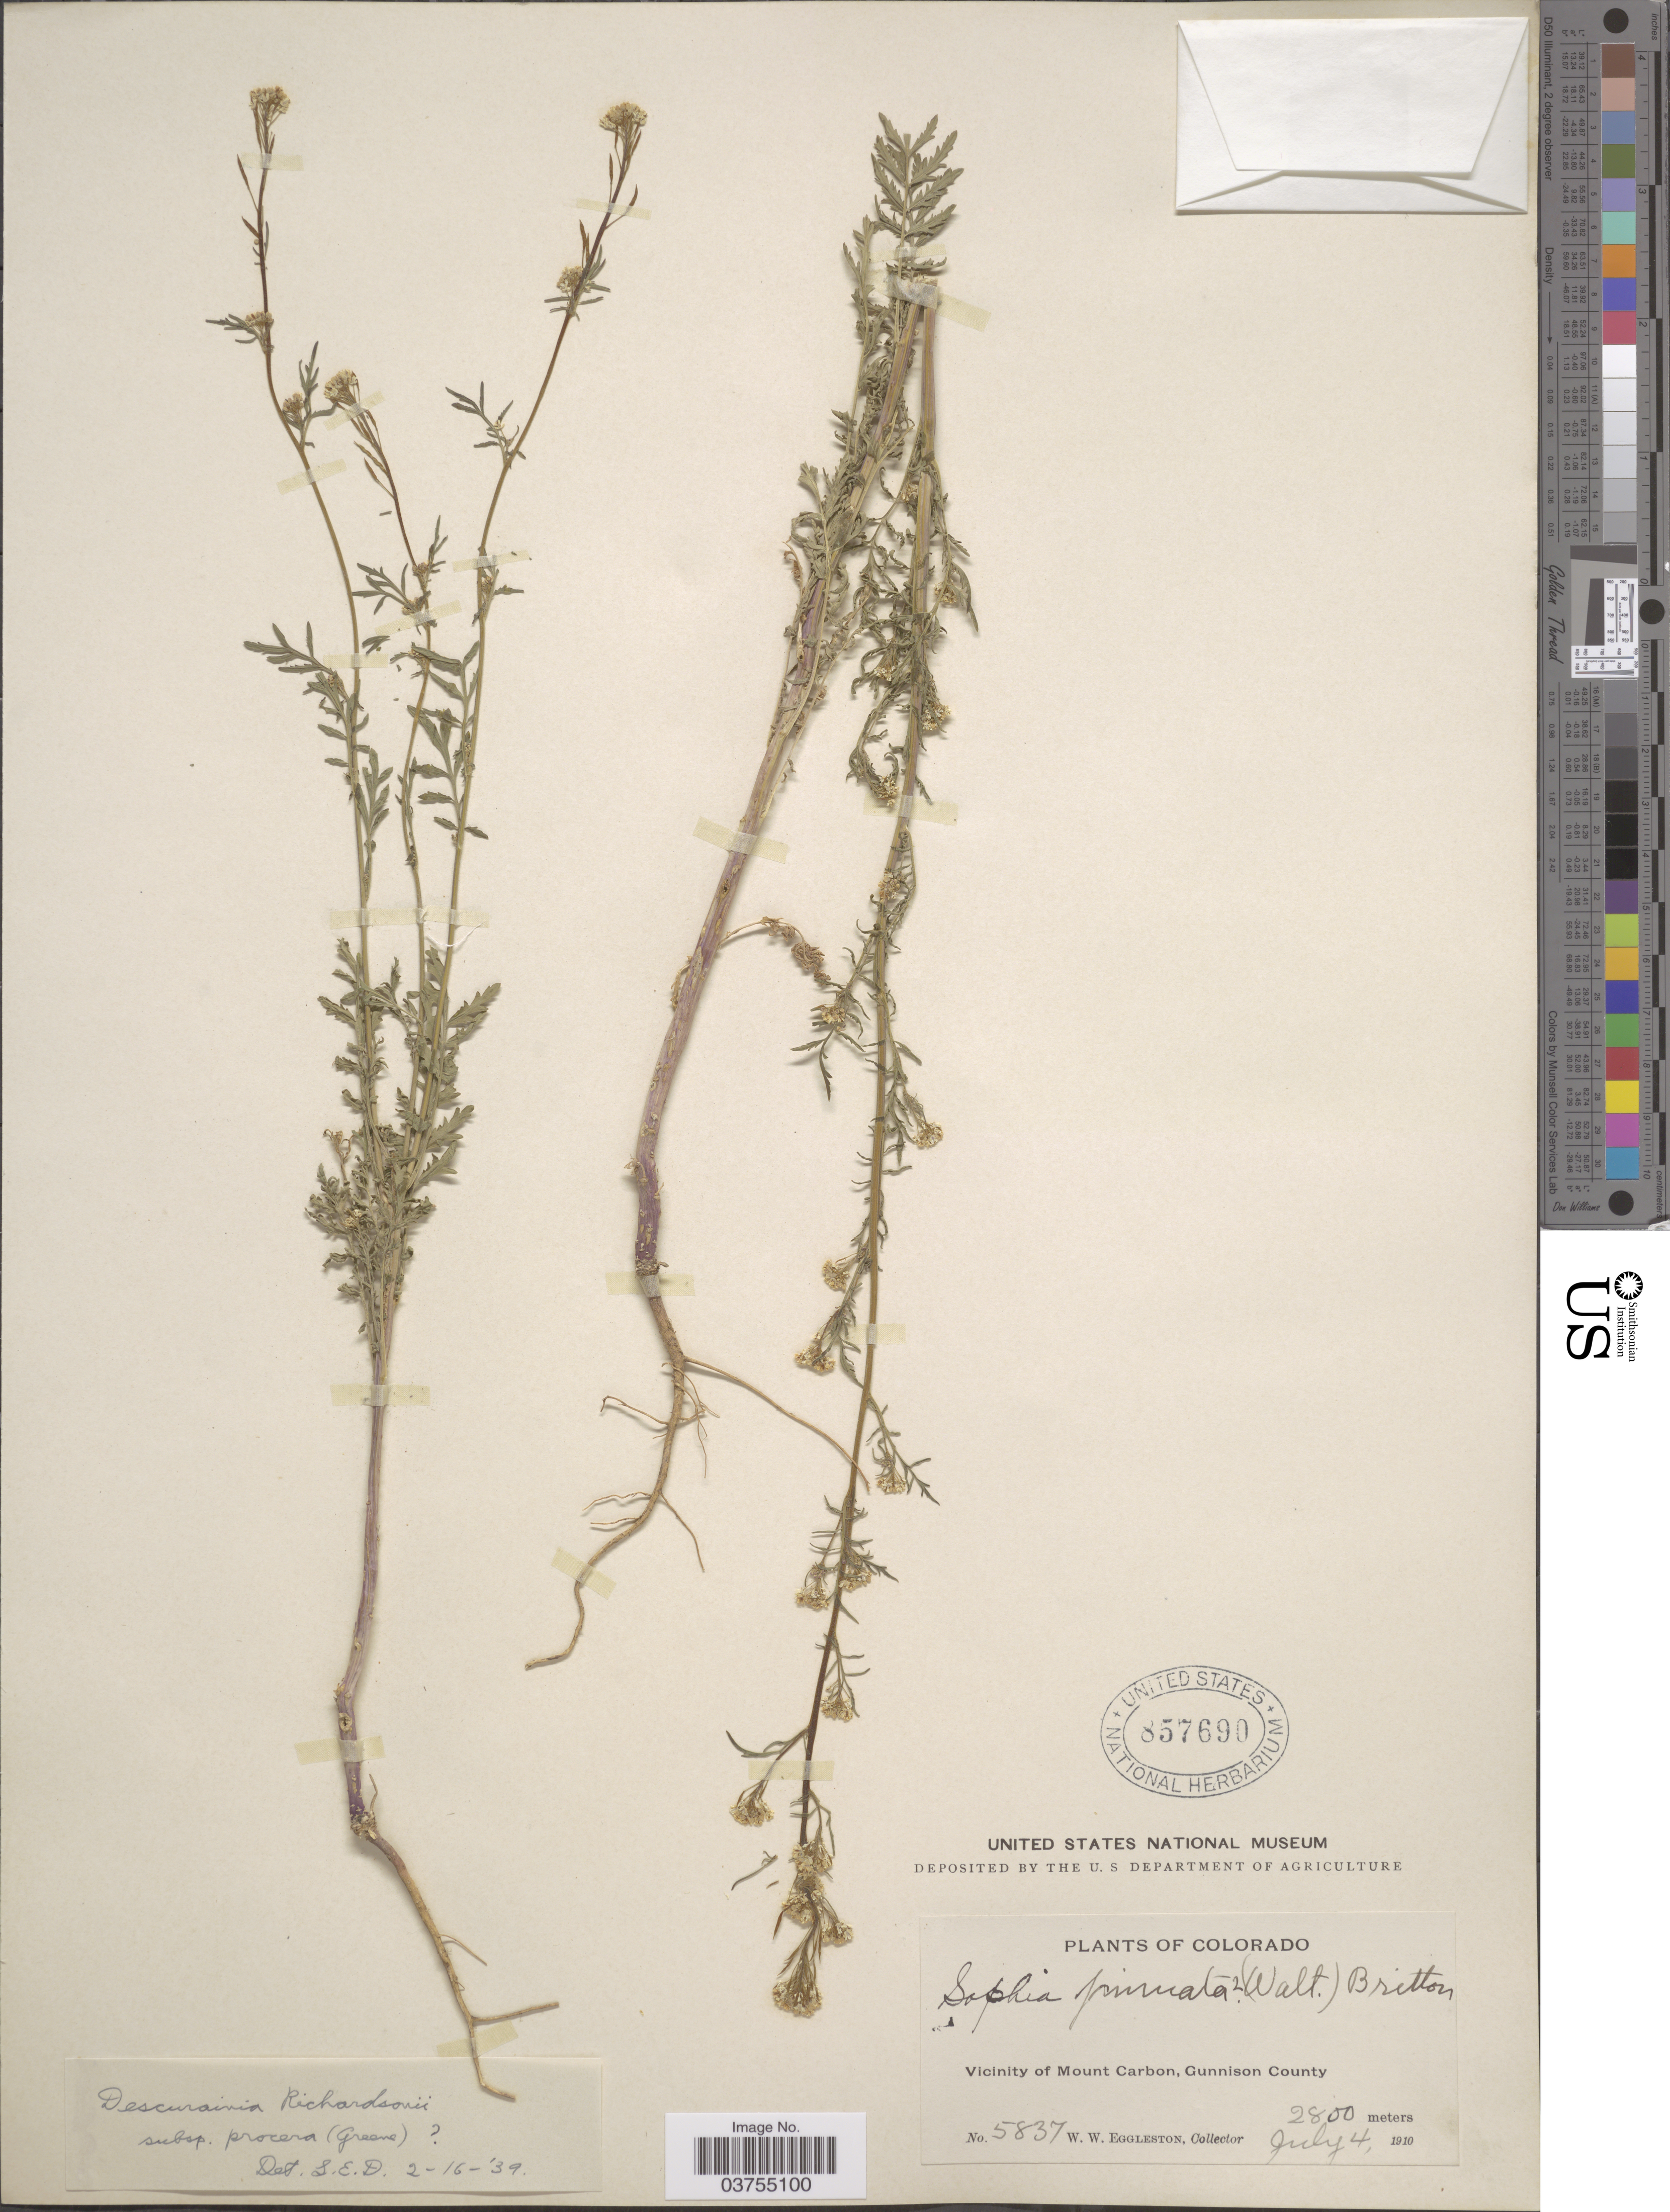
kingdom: Plantae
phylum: Tracheophyta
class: Magnoliopsida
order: Brassicales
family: Brassicaceae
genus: Descurainia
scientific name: Descurainia richardsonii subsp. procera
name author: (Greene) Detling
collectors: W. W. Eggleston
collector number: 5837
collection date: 1910-07-04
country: United States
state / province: Colorado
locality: Vicinity of Mount Carbon, Gunnison County.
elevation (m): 2800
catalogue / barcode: US 857690